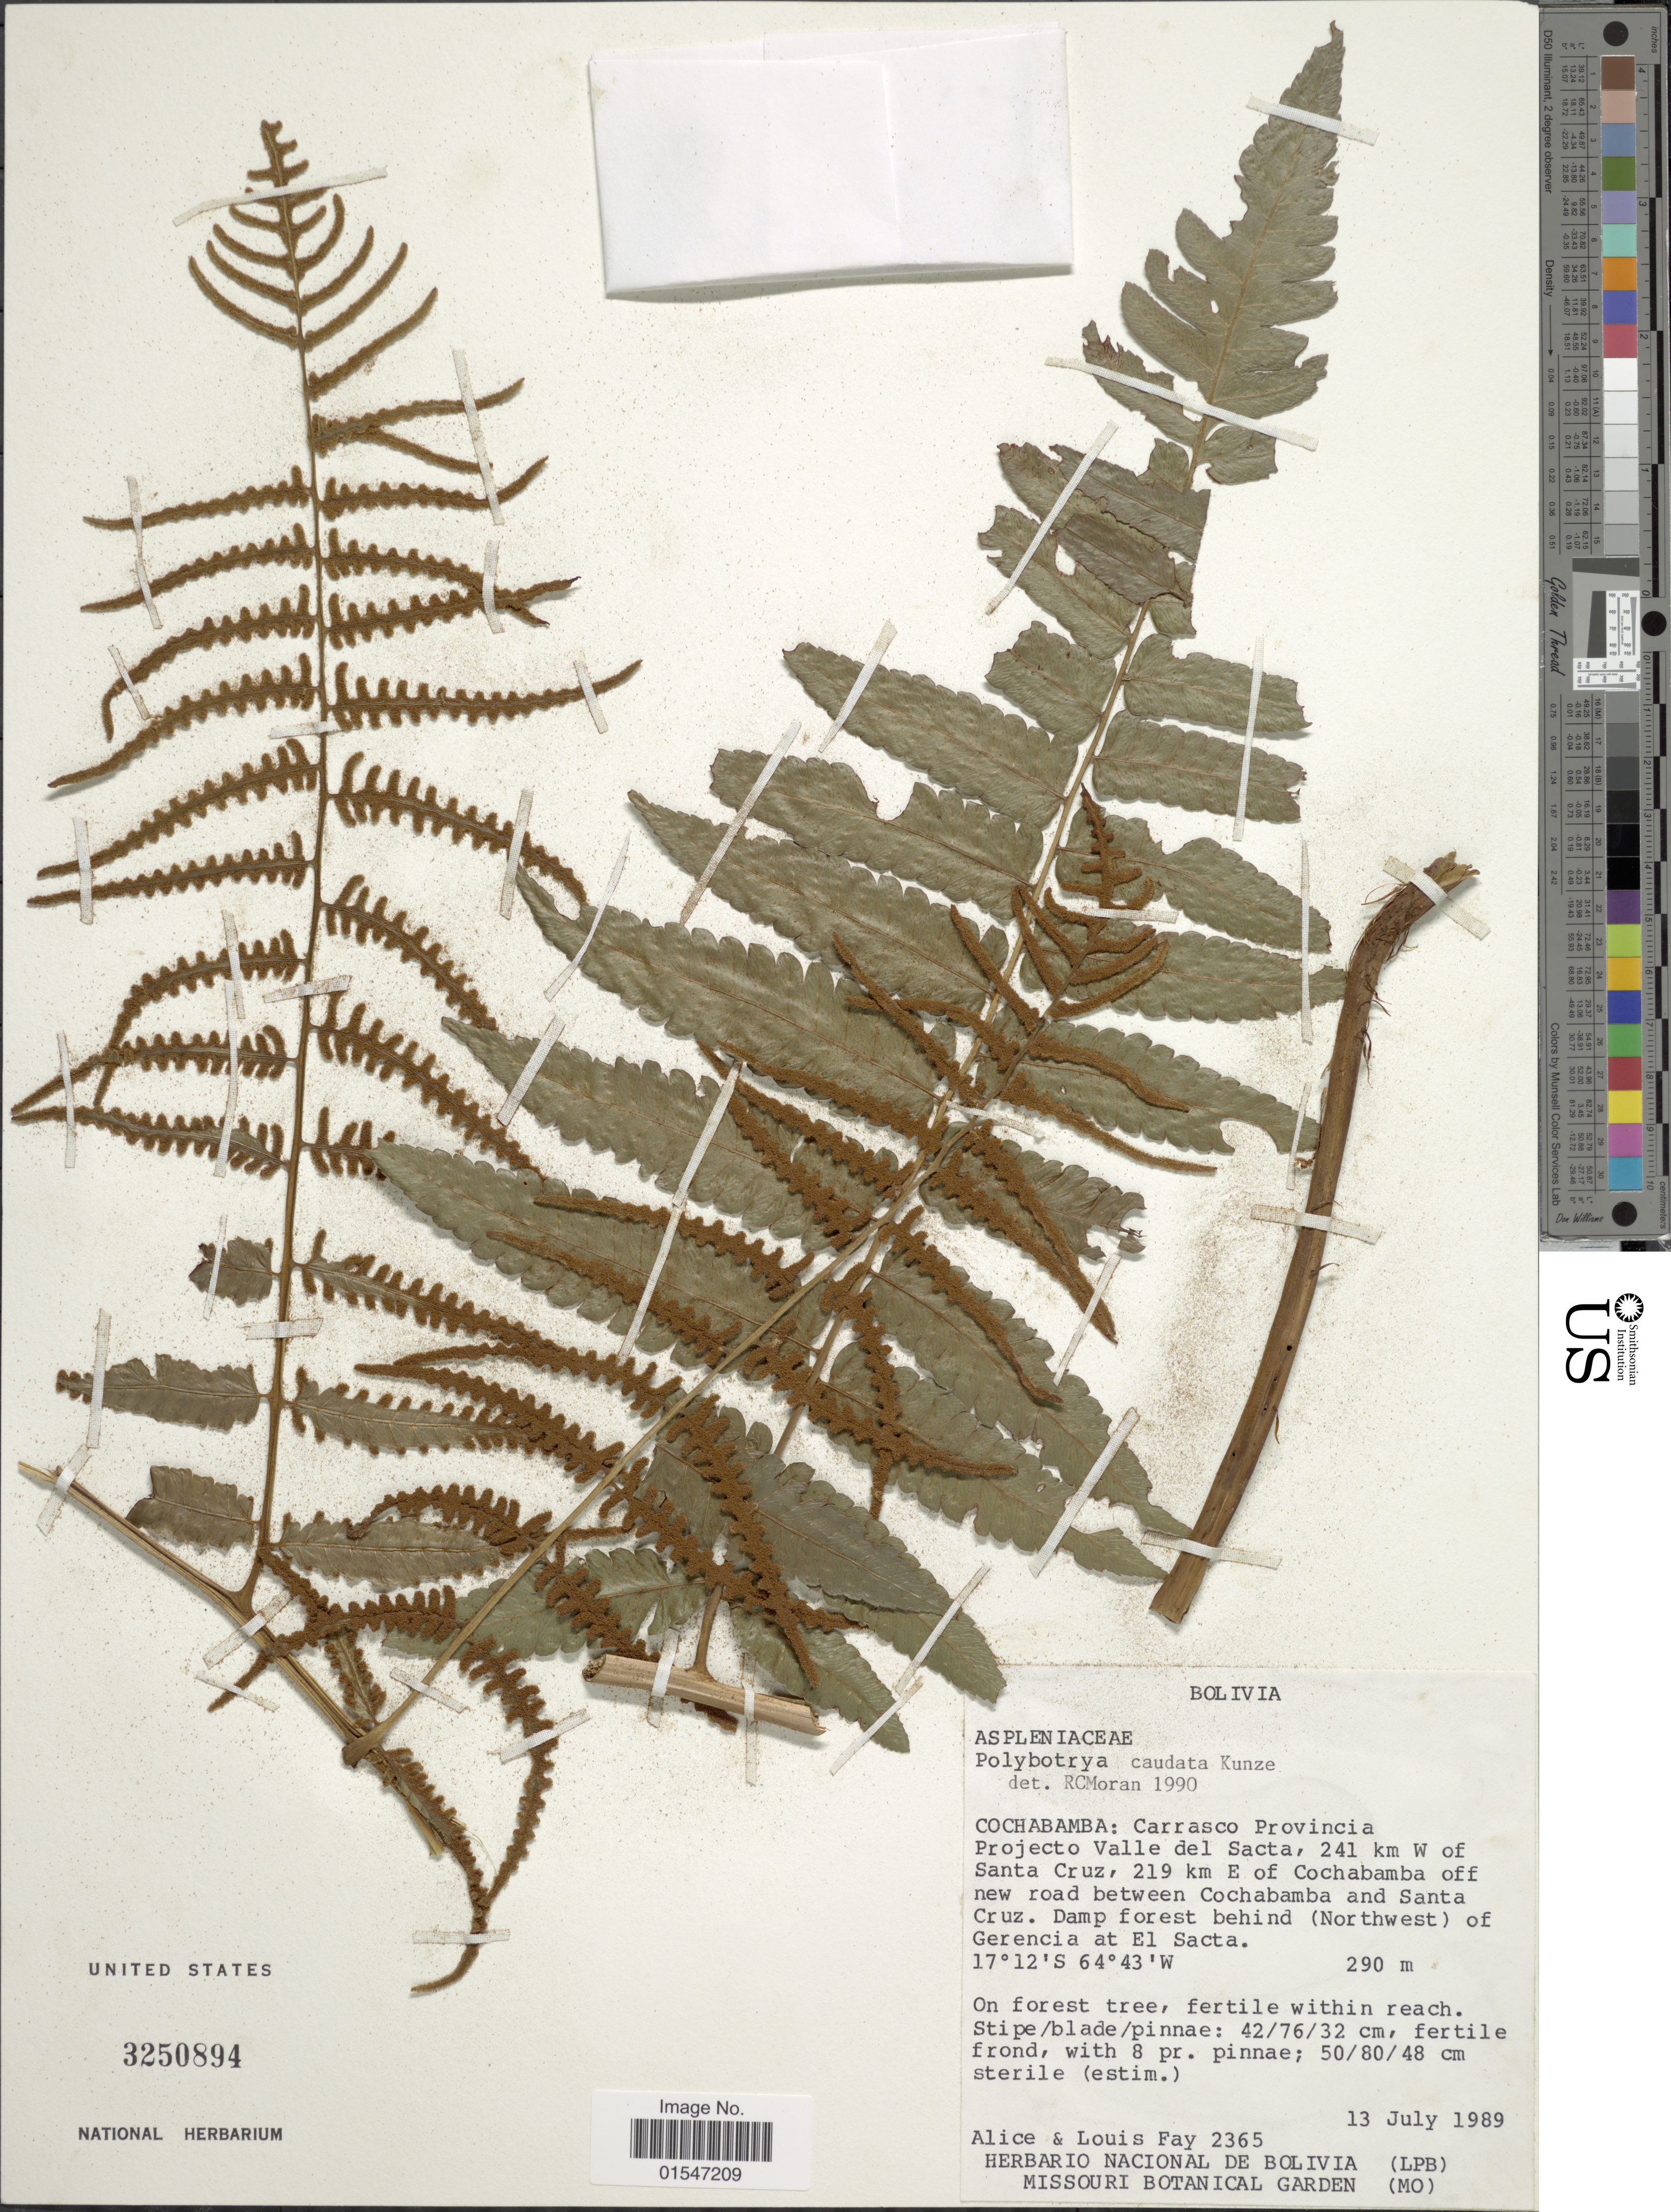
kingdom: Plantae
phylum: Tracheophyta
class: Polypodiopsida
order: Polypodiales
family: Dryopteridaceae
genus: Polybotrya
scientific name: Polybotrya caudata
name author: Kunze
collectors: A. Fay & L. Fay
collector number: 2365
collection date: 1989-07-13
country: Bolivia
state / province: Cochabamba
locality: Carrasco Provincia, Projecto Valle del Sacta, 241 km W of Santa Cruz, 219 km E of Cochamba off new road between Cochanmba and Santa Cruz. Damp forest behind (Northwest) of Gerencia at El Sacta.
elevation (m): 290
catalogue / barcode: US 3250894